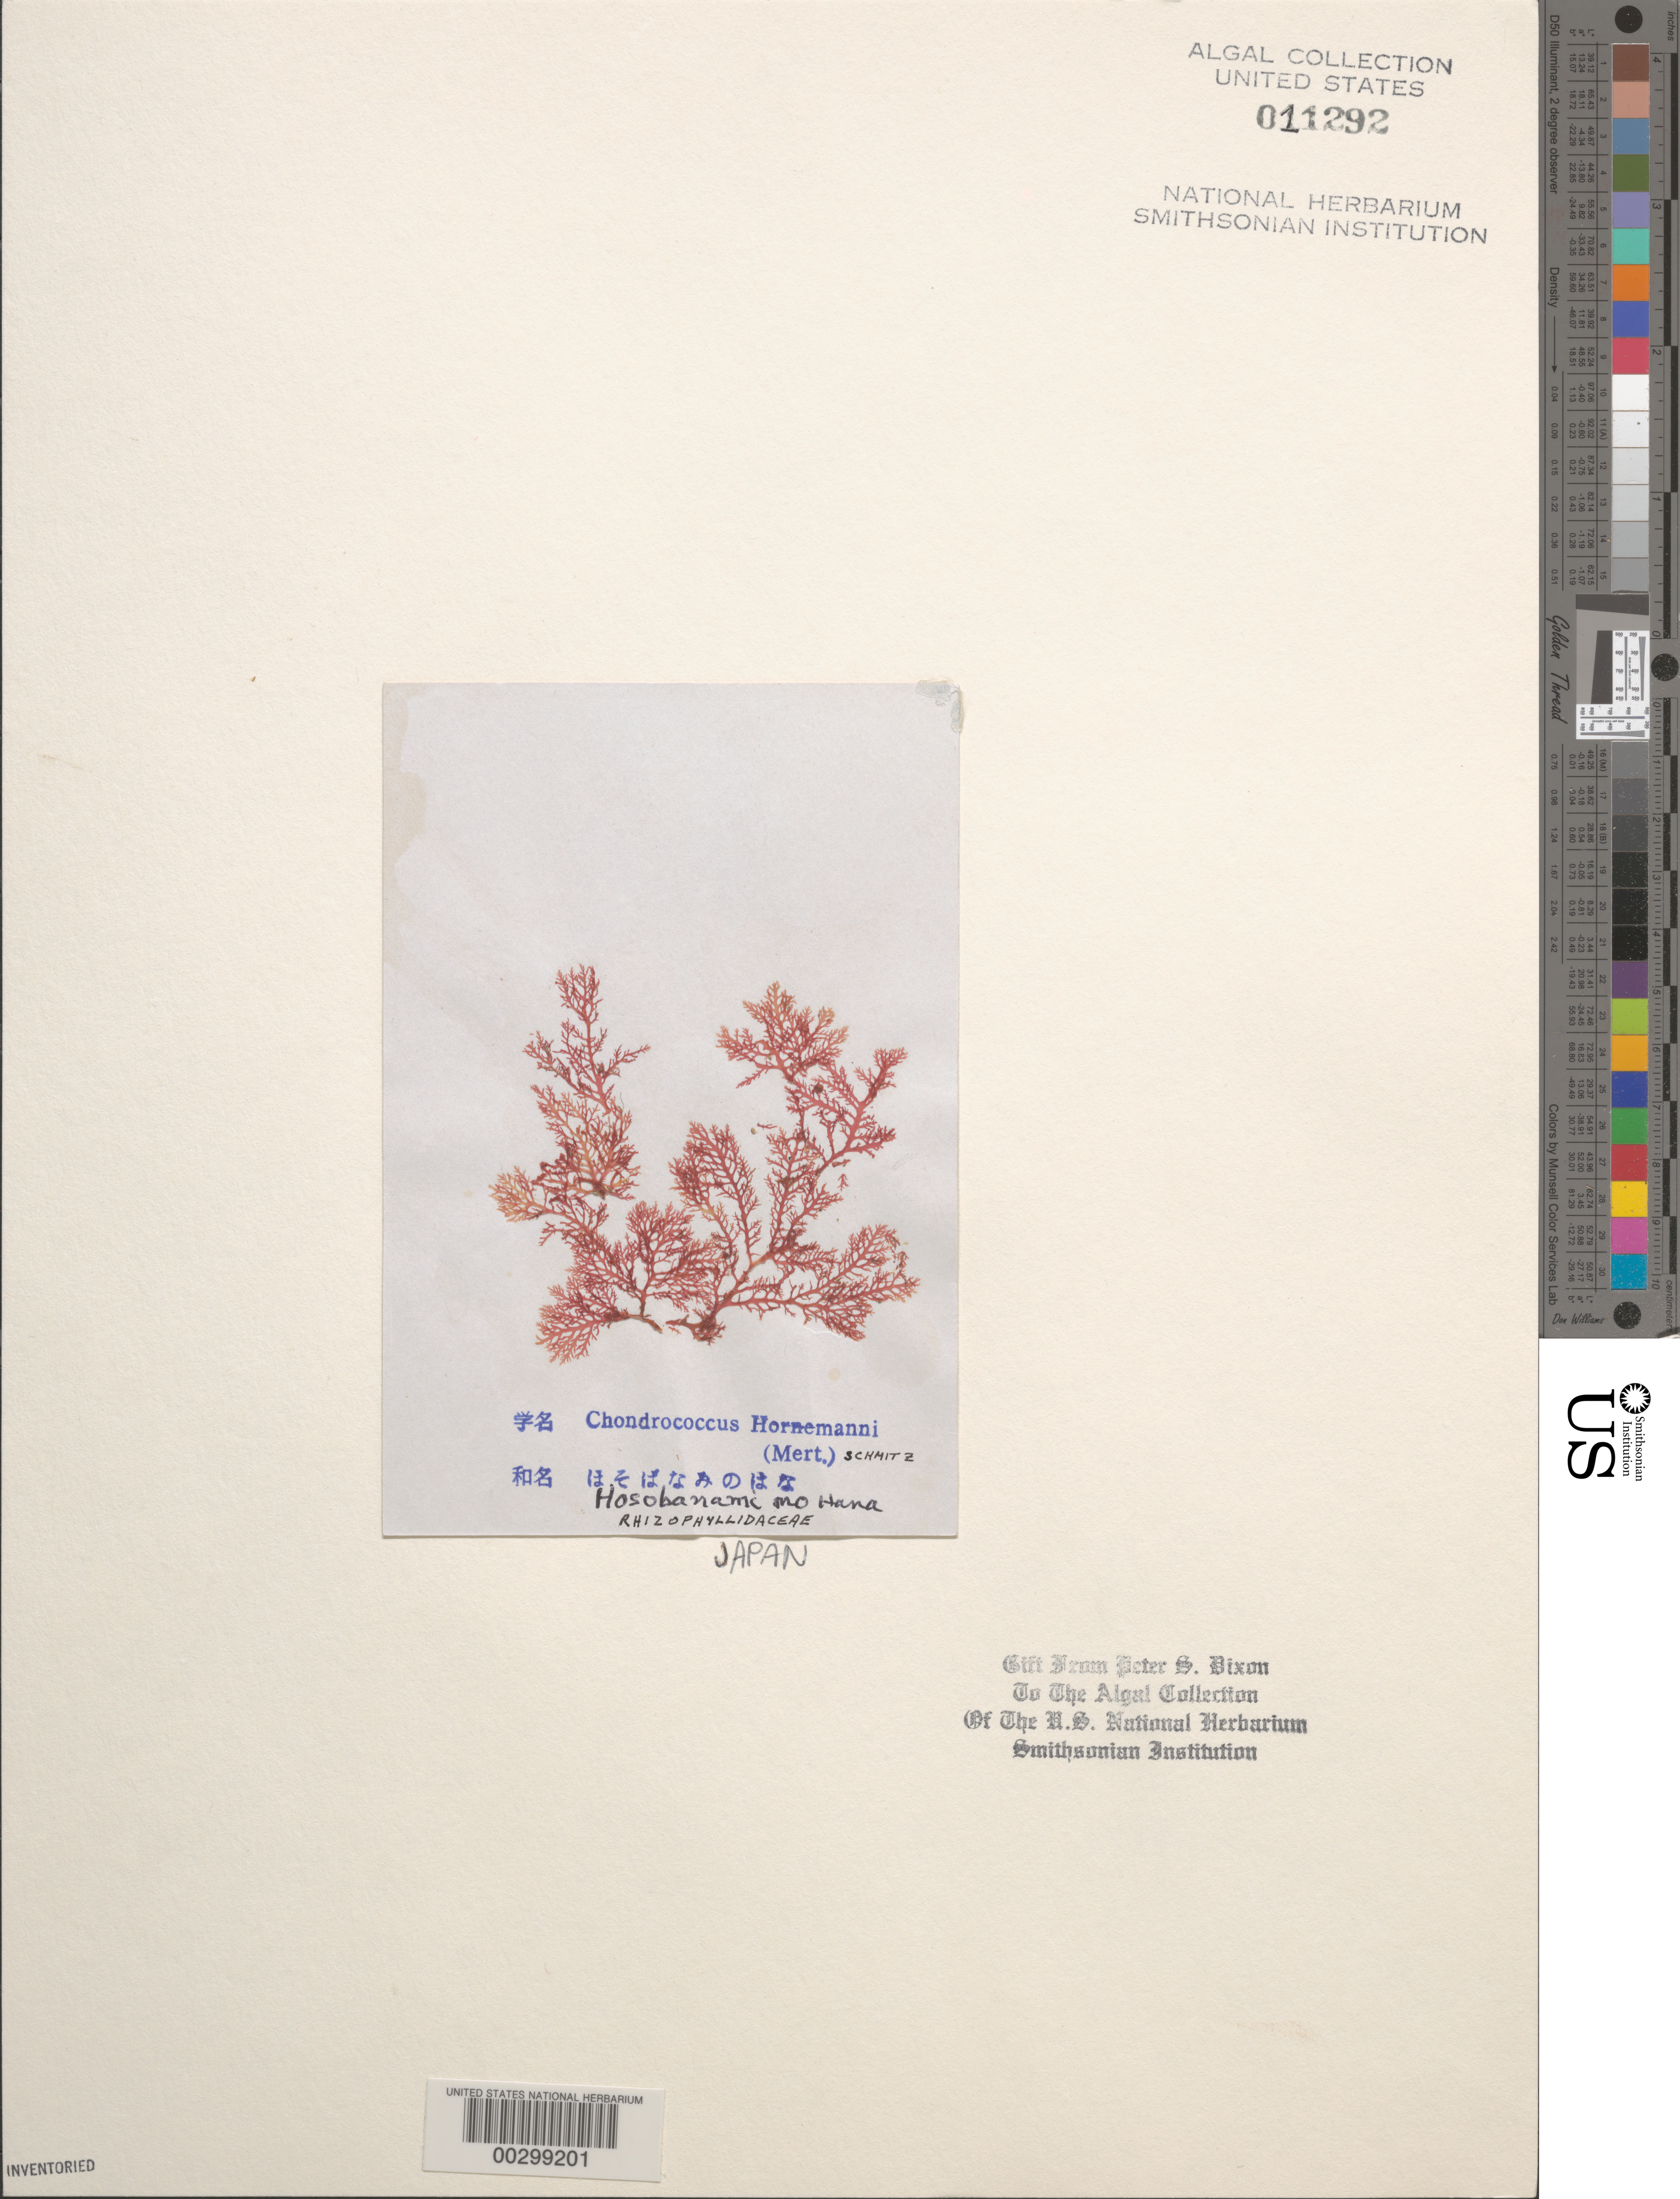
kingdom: Plantae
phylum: Rhodophyta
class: Florideophyceae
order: Gigartinales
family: Rhizophyllidaceae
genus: Portieria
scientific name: Portieria hornemannii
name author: (Lyngbye) P.C. Silva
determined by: Algae name updating Project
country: Japan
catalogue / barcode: US 11292